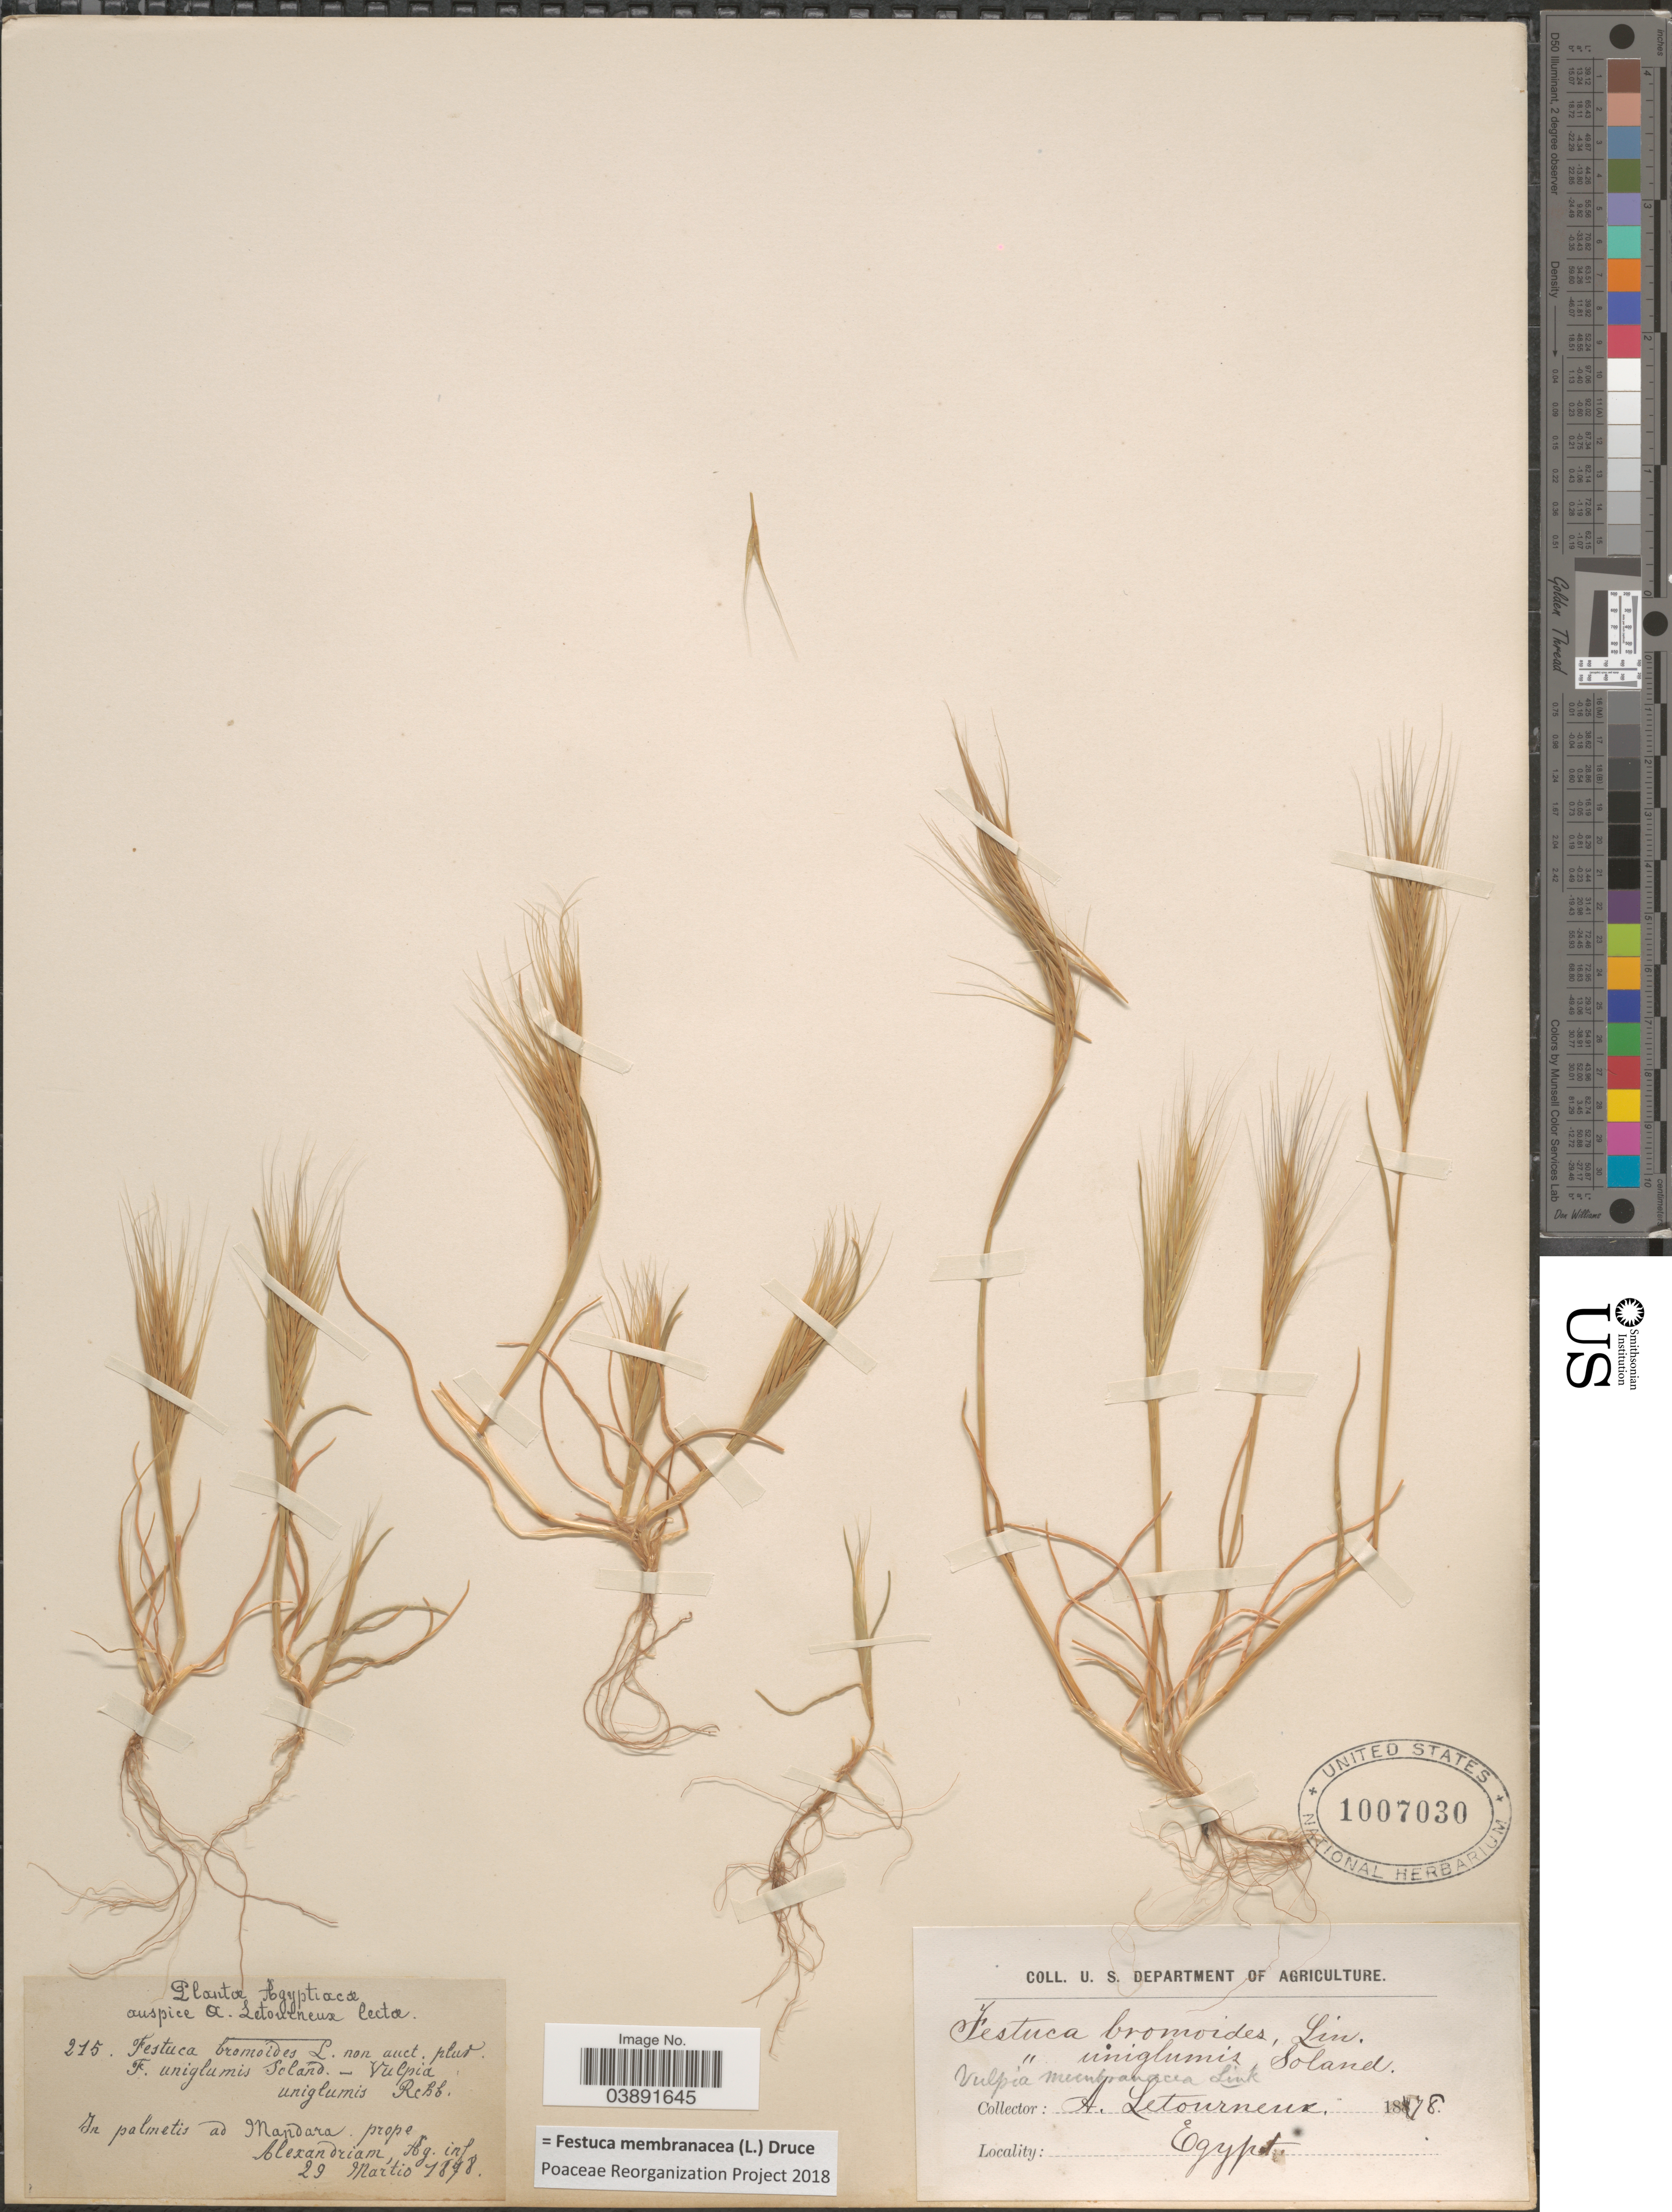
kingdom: Plantae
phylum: Tracheophyta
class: Liliopsida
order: Poales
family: Poaceae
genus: Festuca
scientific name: Festuca membranacea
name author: Kit.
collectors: A. Letourneux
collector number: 215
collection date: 1878-03-29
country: Egypt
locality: Agyptiacæ. In palmetis ad Mandara. Prope Alexandriam, Ag. inf.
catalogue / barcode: US 1007030